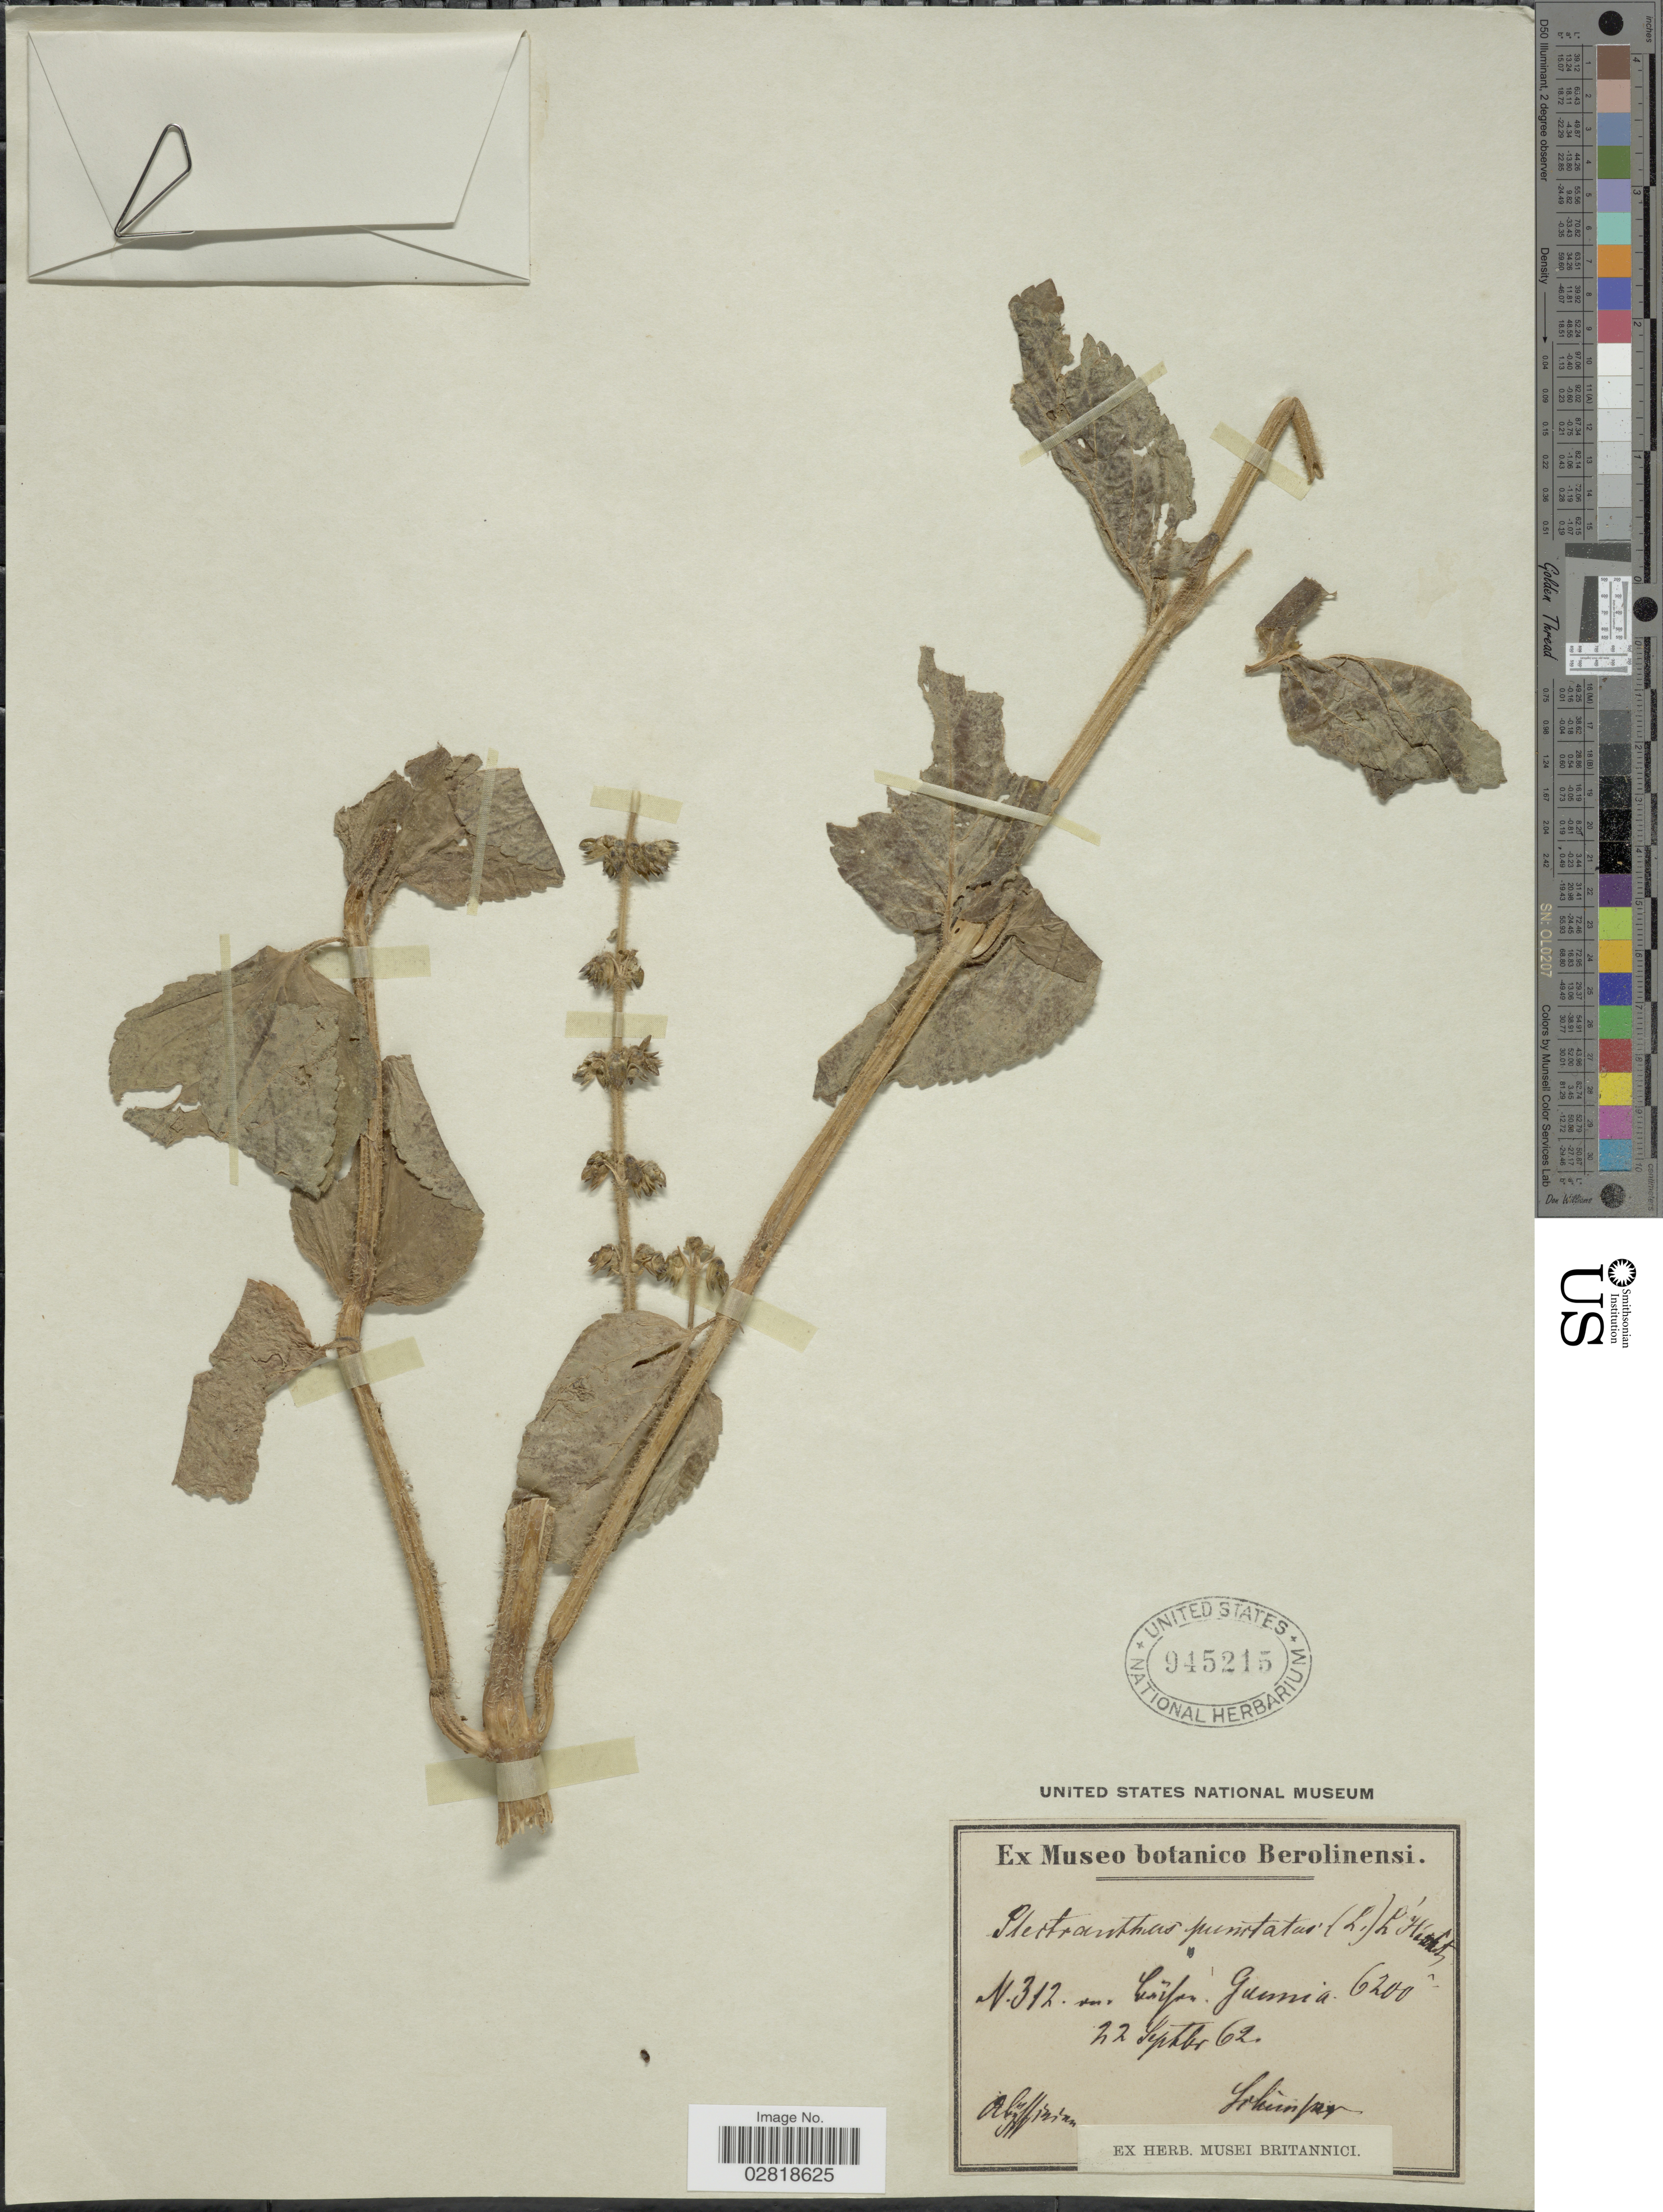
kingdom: Plantae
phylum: Tracheophyta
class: Magnoliopsida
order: Lamiales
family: Lamiaceae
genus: Plectranthus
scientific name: Plectranthus punctatus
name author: (L. f.) L'Hér.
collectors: -. Schimper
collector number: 312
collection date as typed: Transcribed d/m/y: 22/9/62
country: Eritrea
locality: [illegible text], Abyssinian.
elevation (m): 1890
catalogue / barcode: US 945215